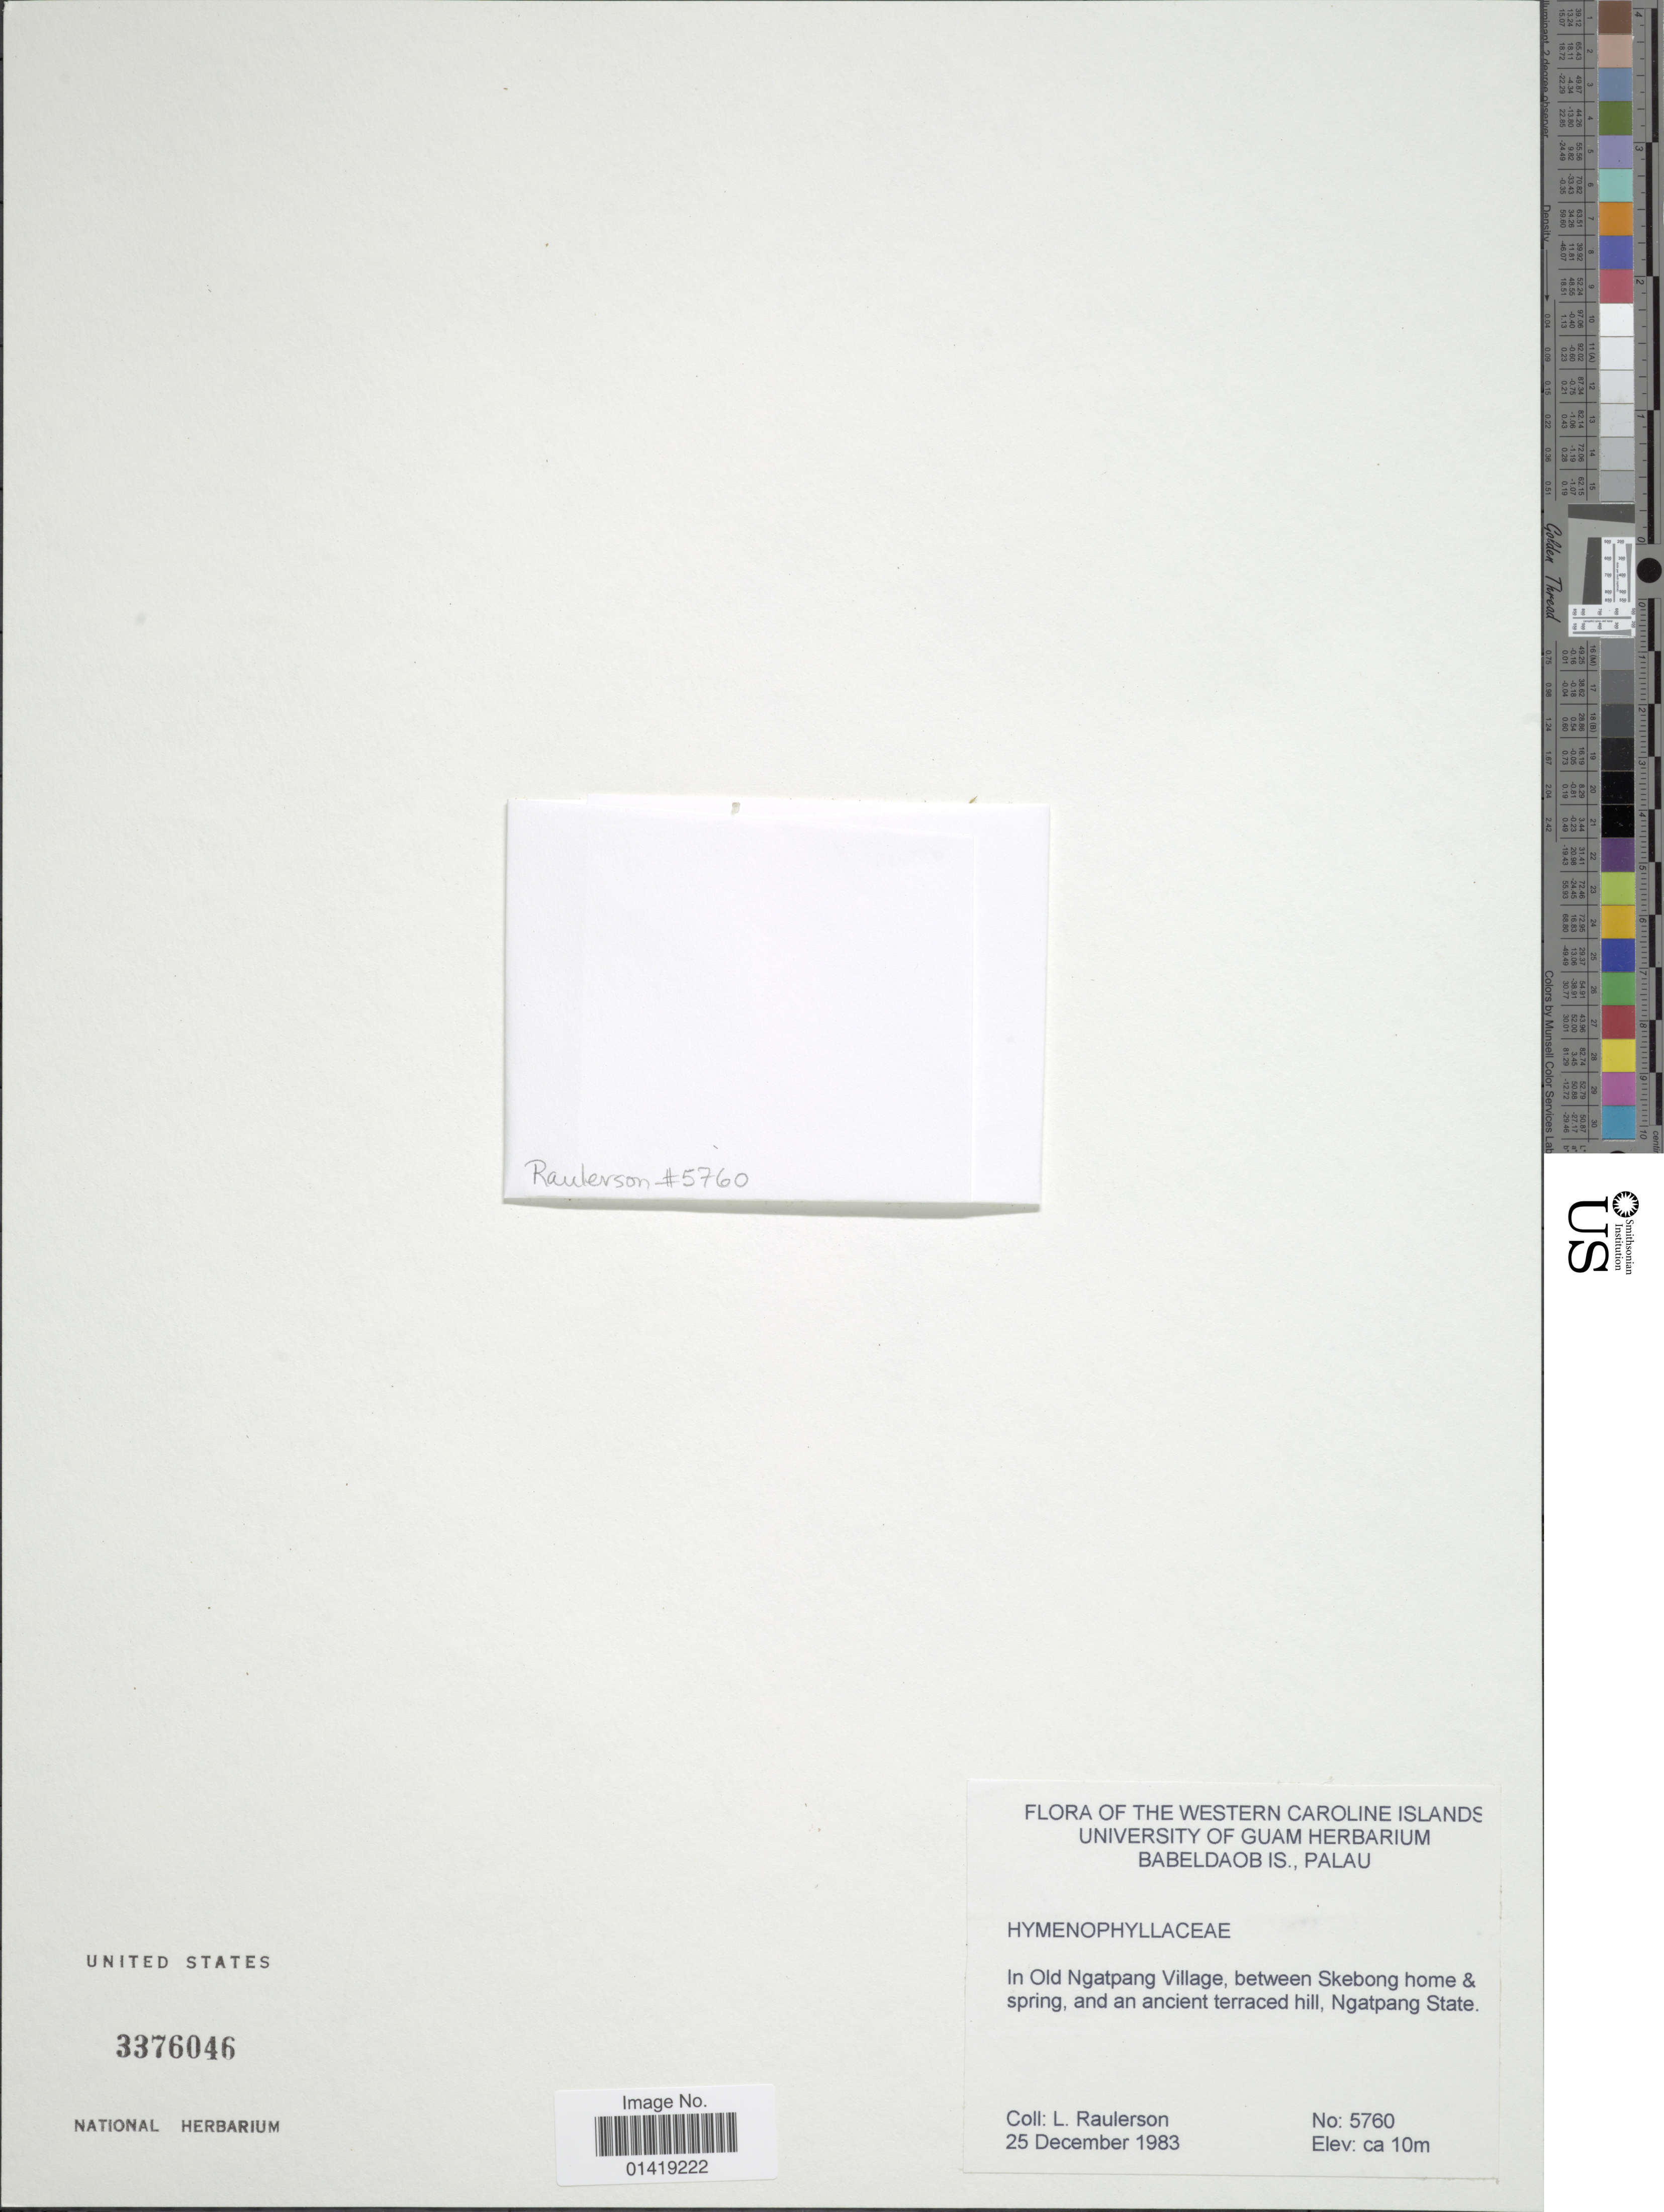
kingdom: Plantae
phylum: Tracheophyta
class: Polypodiopsida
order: Hymenophyllales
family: Hymenophyllaceae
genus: Hymenophyllum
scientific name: Hymenophyllum sp.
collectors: L. Raulerson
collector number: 5760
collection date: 1983-12-25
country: Palau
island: Babeldaob [Babelthuap]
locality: The Western Caroline islands Babeldaob Is., Palau in old Ngatpang village between Skebong home & spring and an ancient terraced hill Ngatpang State [unsure placement]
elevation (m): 10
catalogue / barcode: US 3376046